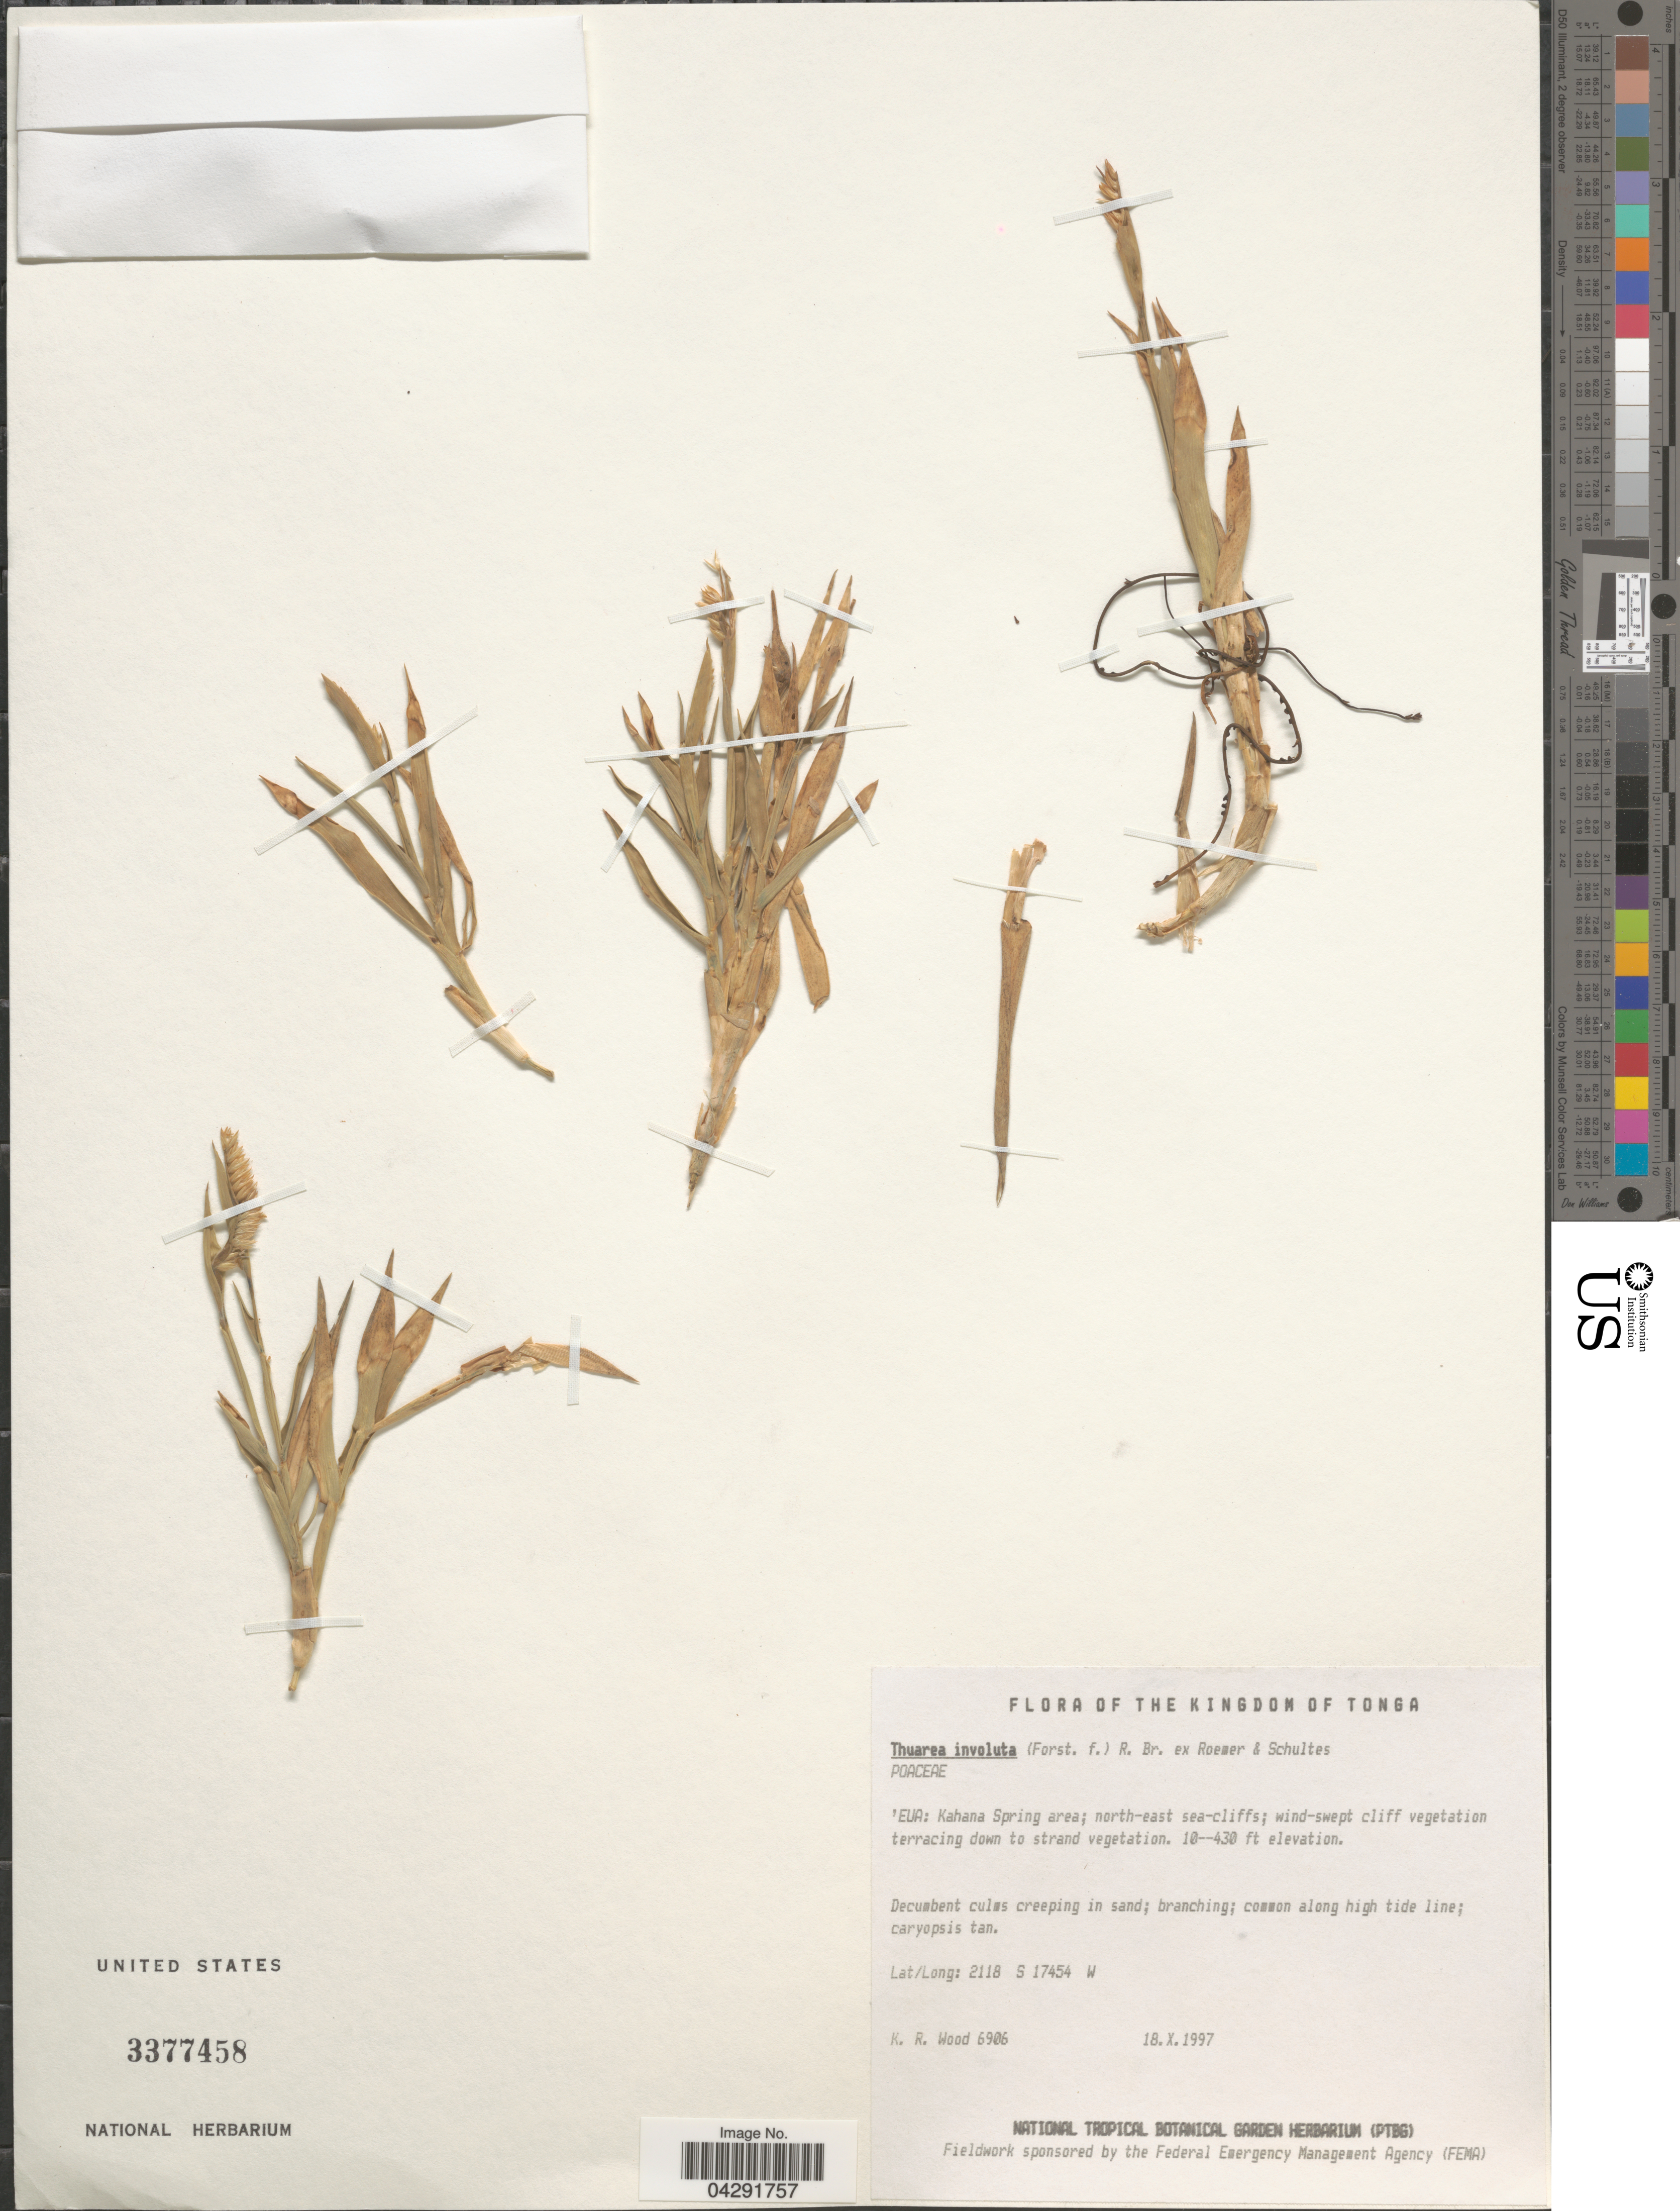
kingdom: Plantae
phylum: Tracheophyta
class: Liliopsida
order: Poales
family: Poaceae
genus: Thuarea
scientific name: Thuarea involuta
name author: (G. Forst.) R. Br. ex Sm.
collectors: K. R. Wood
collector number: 6906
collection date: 1997-10-18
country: Tonga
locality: Kingdom of Tonga. 'Eua: Kahana Spring area; north-east sea-cliffs; wind-swept cliff vegetation terracing down to strand vegetation.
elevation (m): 3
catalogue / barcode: US 3377458